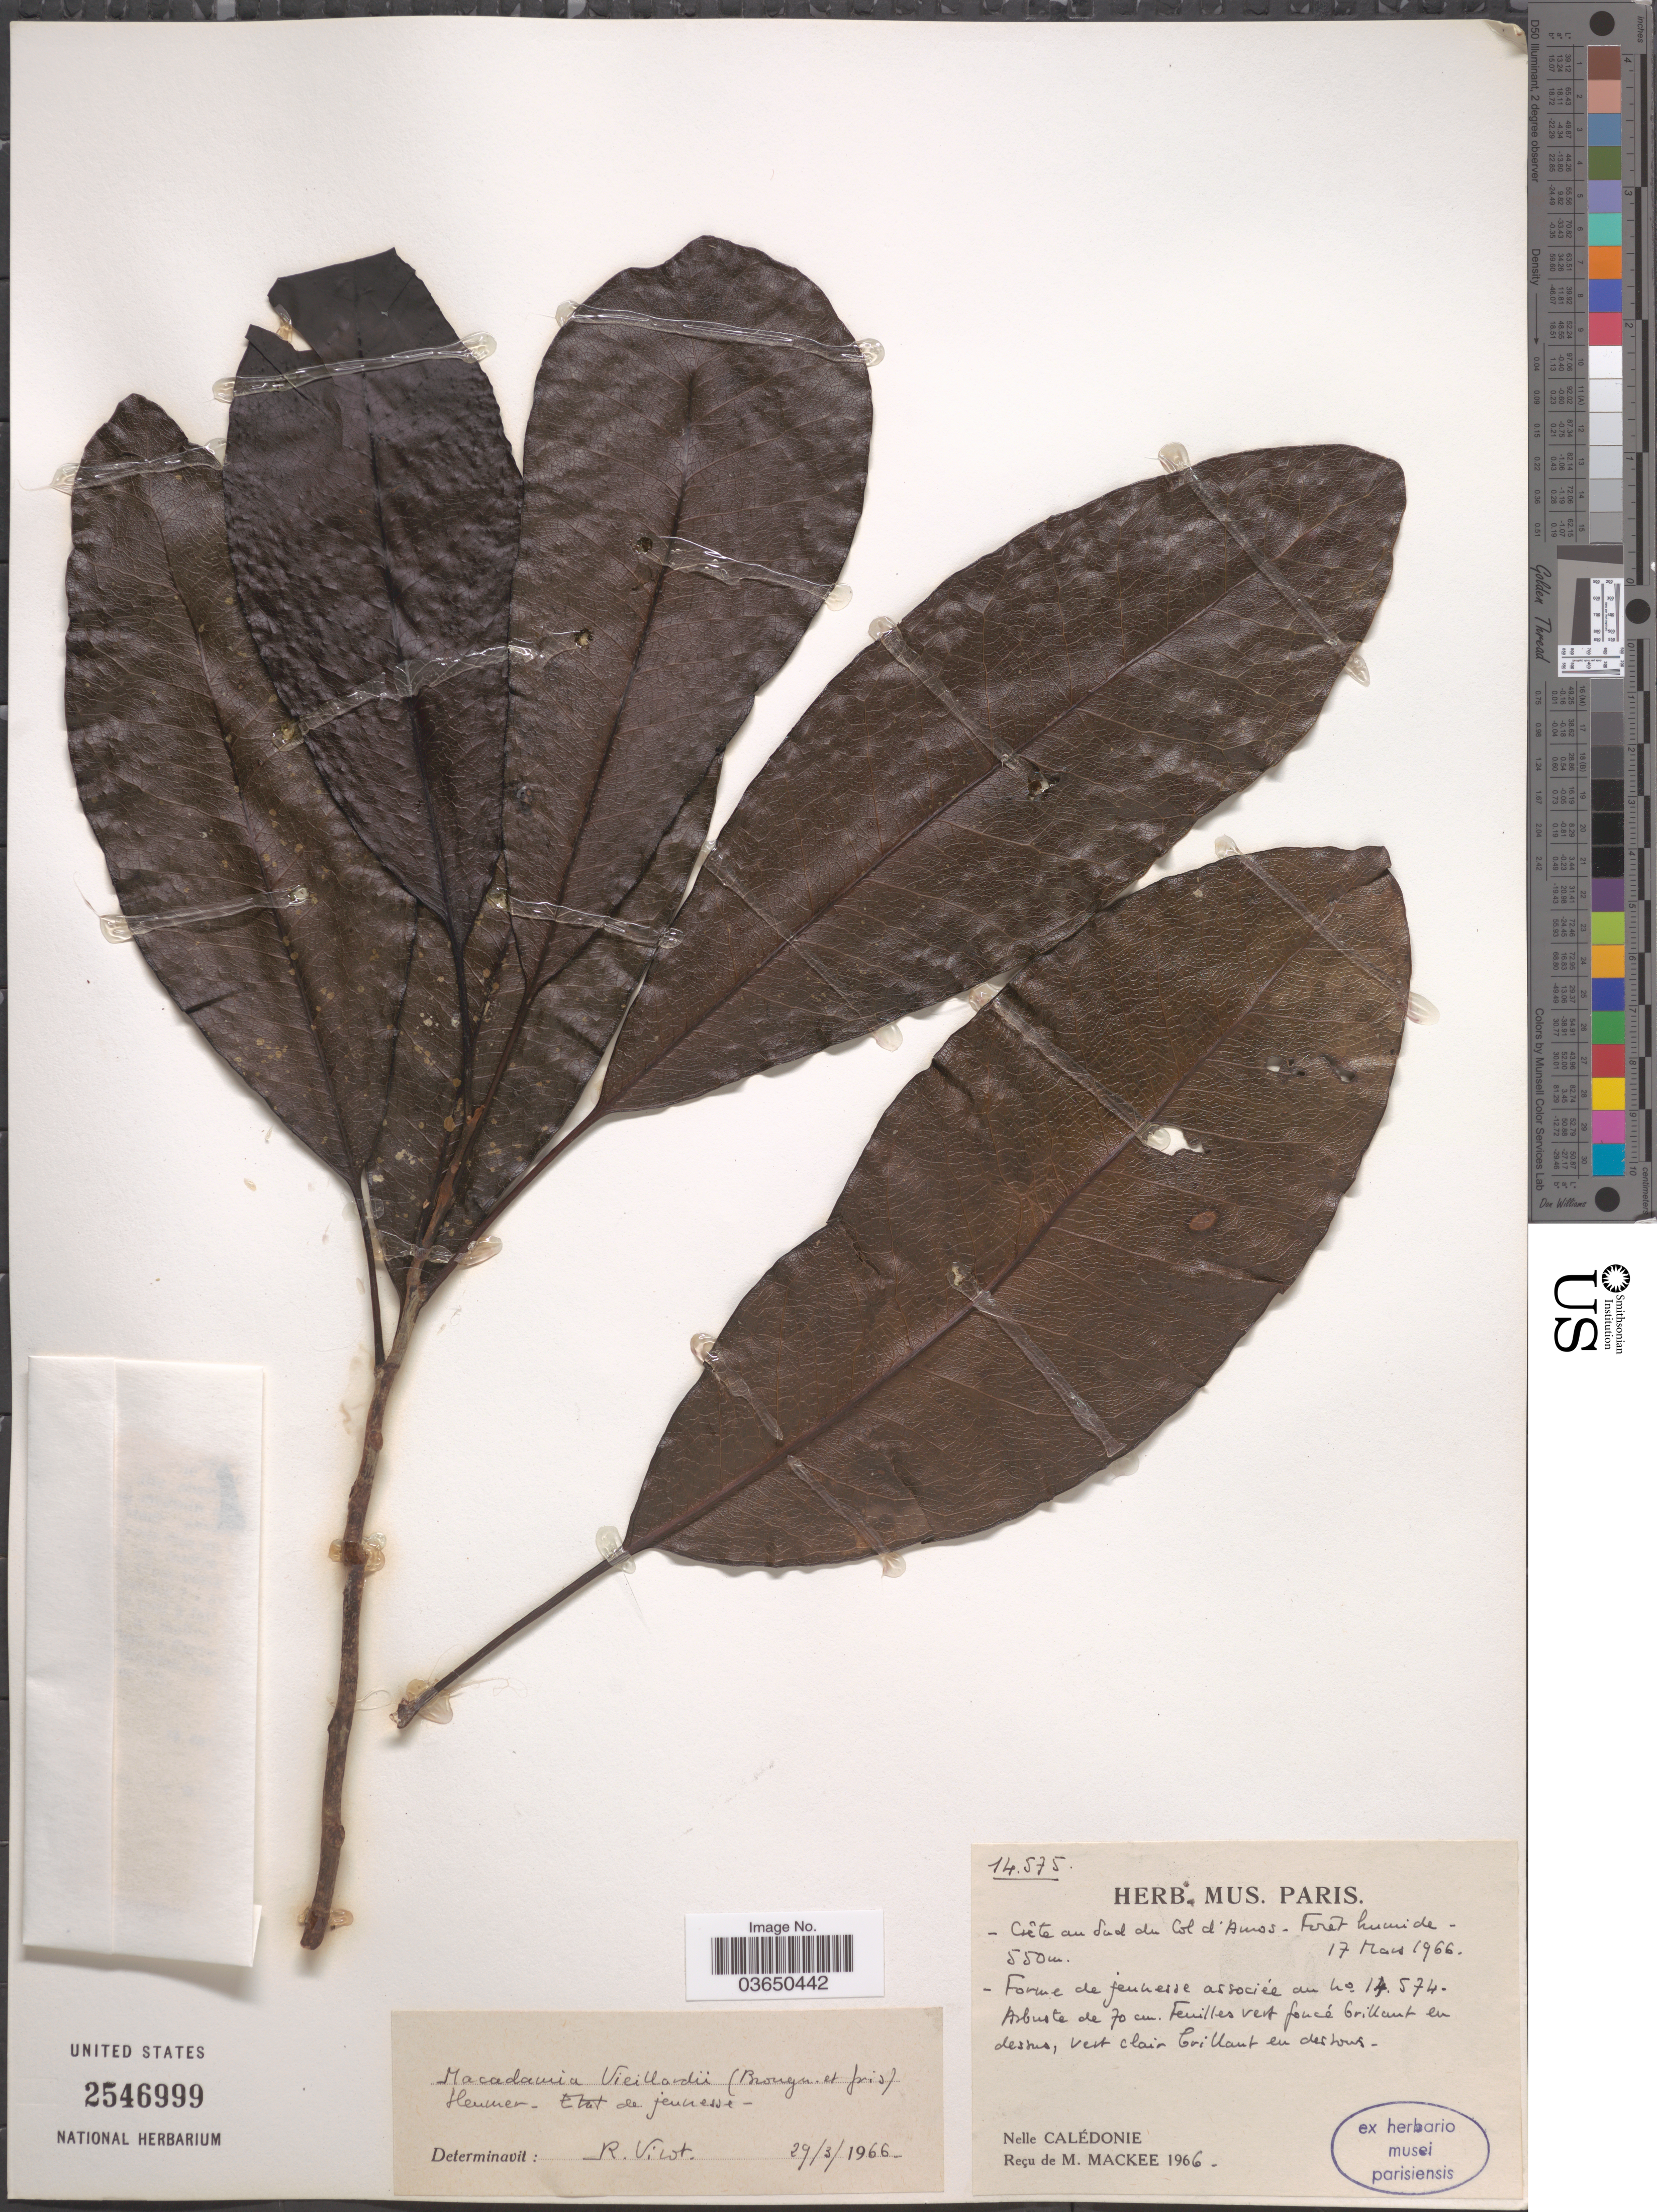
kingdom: Plantae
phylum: Tracheophyta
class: Magnoliopsida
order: Proteales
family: Proteaceae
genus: Macadamia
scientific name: Macadamia vieillardii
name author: (Brongn. & Gris) Sleumer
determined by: Strong, Mark T., (BOT), Smithsonian Institution - National Museum of Natural History (UNITED STATES)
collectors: M. Mackee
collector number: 14575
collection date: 1966-03-17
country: New Caledonia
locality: Crete an Sud du Col d'Amos. Nelle Calédonie.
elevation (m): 550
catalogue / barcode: US 2546999